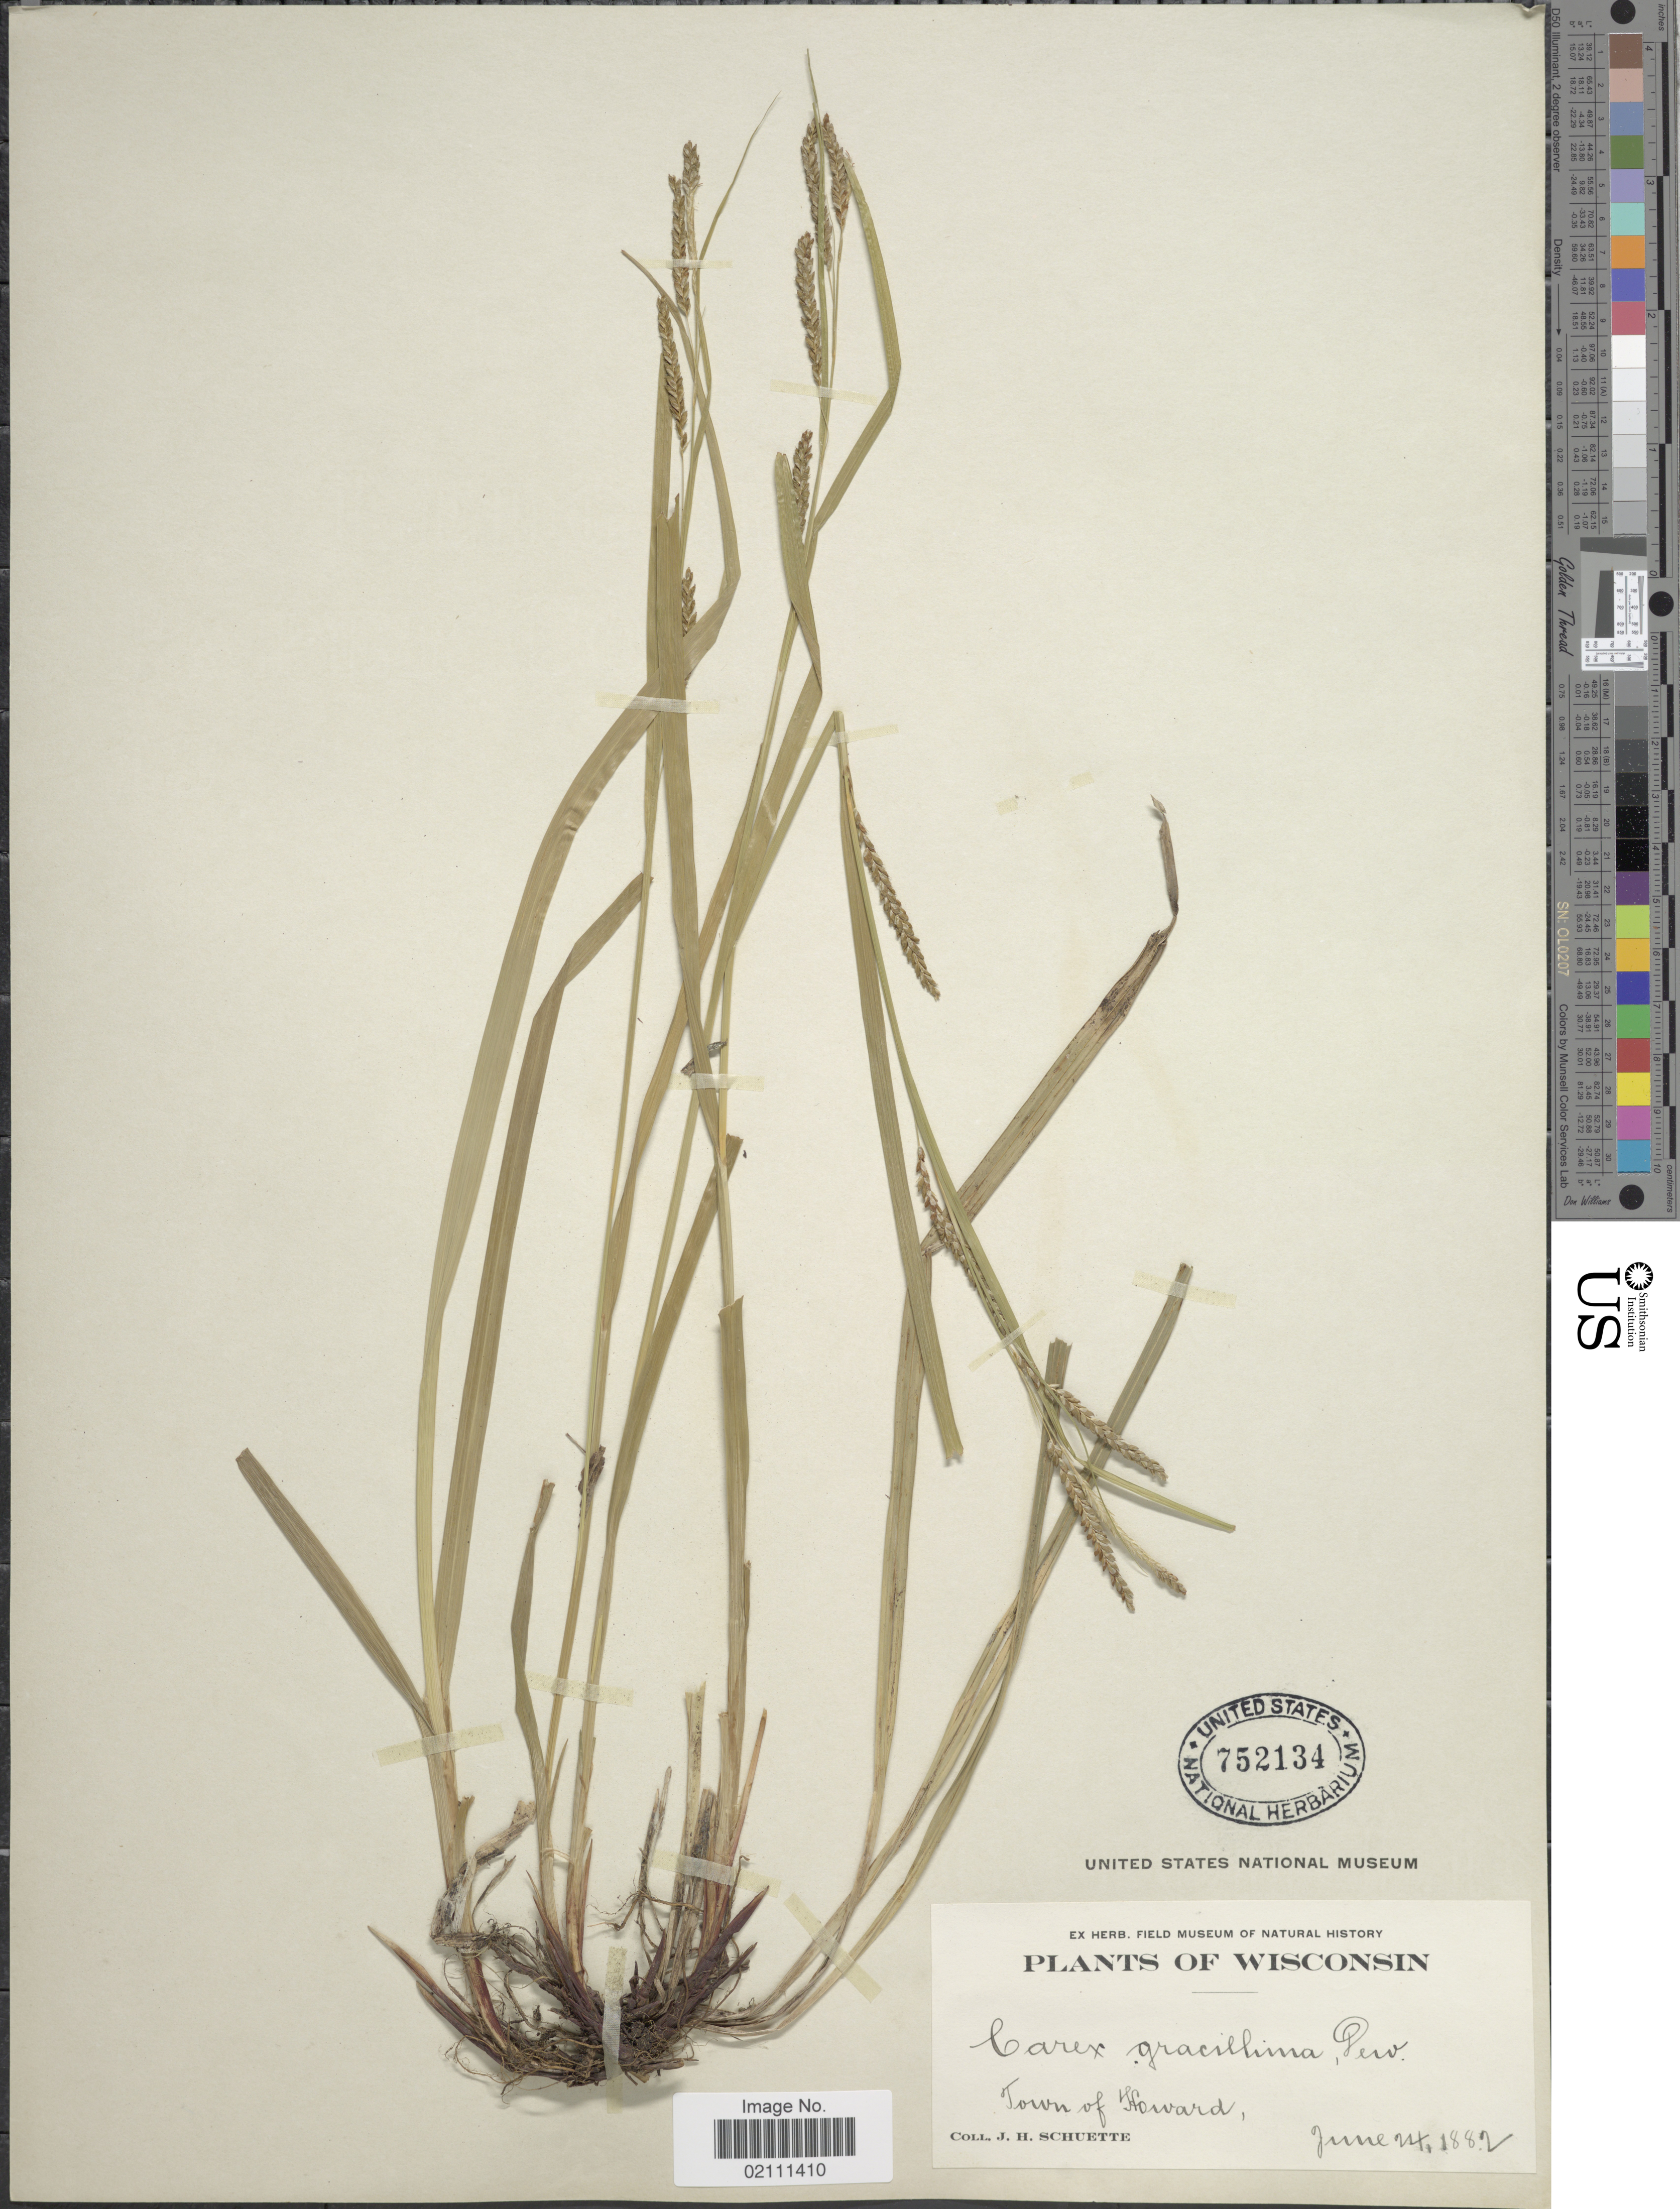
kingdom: Plantae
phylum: Tracheophyta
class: Liliopsida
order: Poales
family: Cyperaceae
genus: Carex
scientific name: Carex gracillima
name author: Schwein.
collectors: J. H. Schuette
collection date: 1882-06-24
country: United States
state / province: Wisconsin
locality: Town of Howard.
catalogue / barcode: US 752134